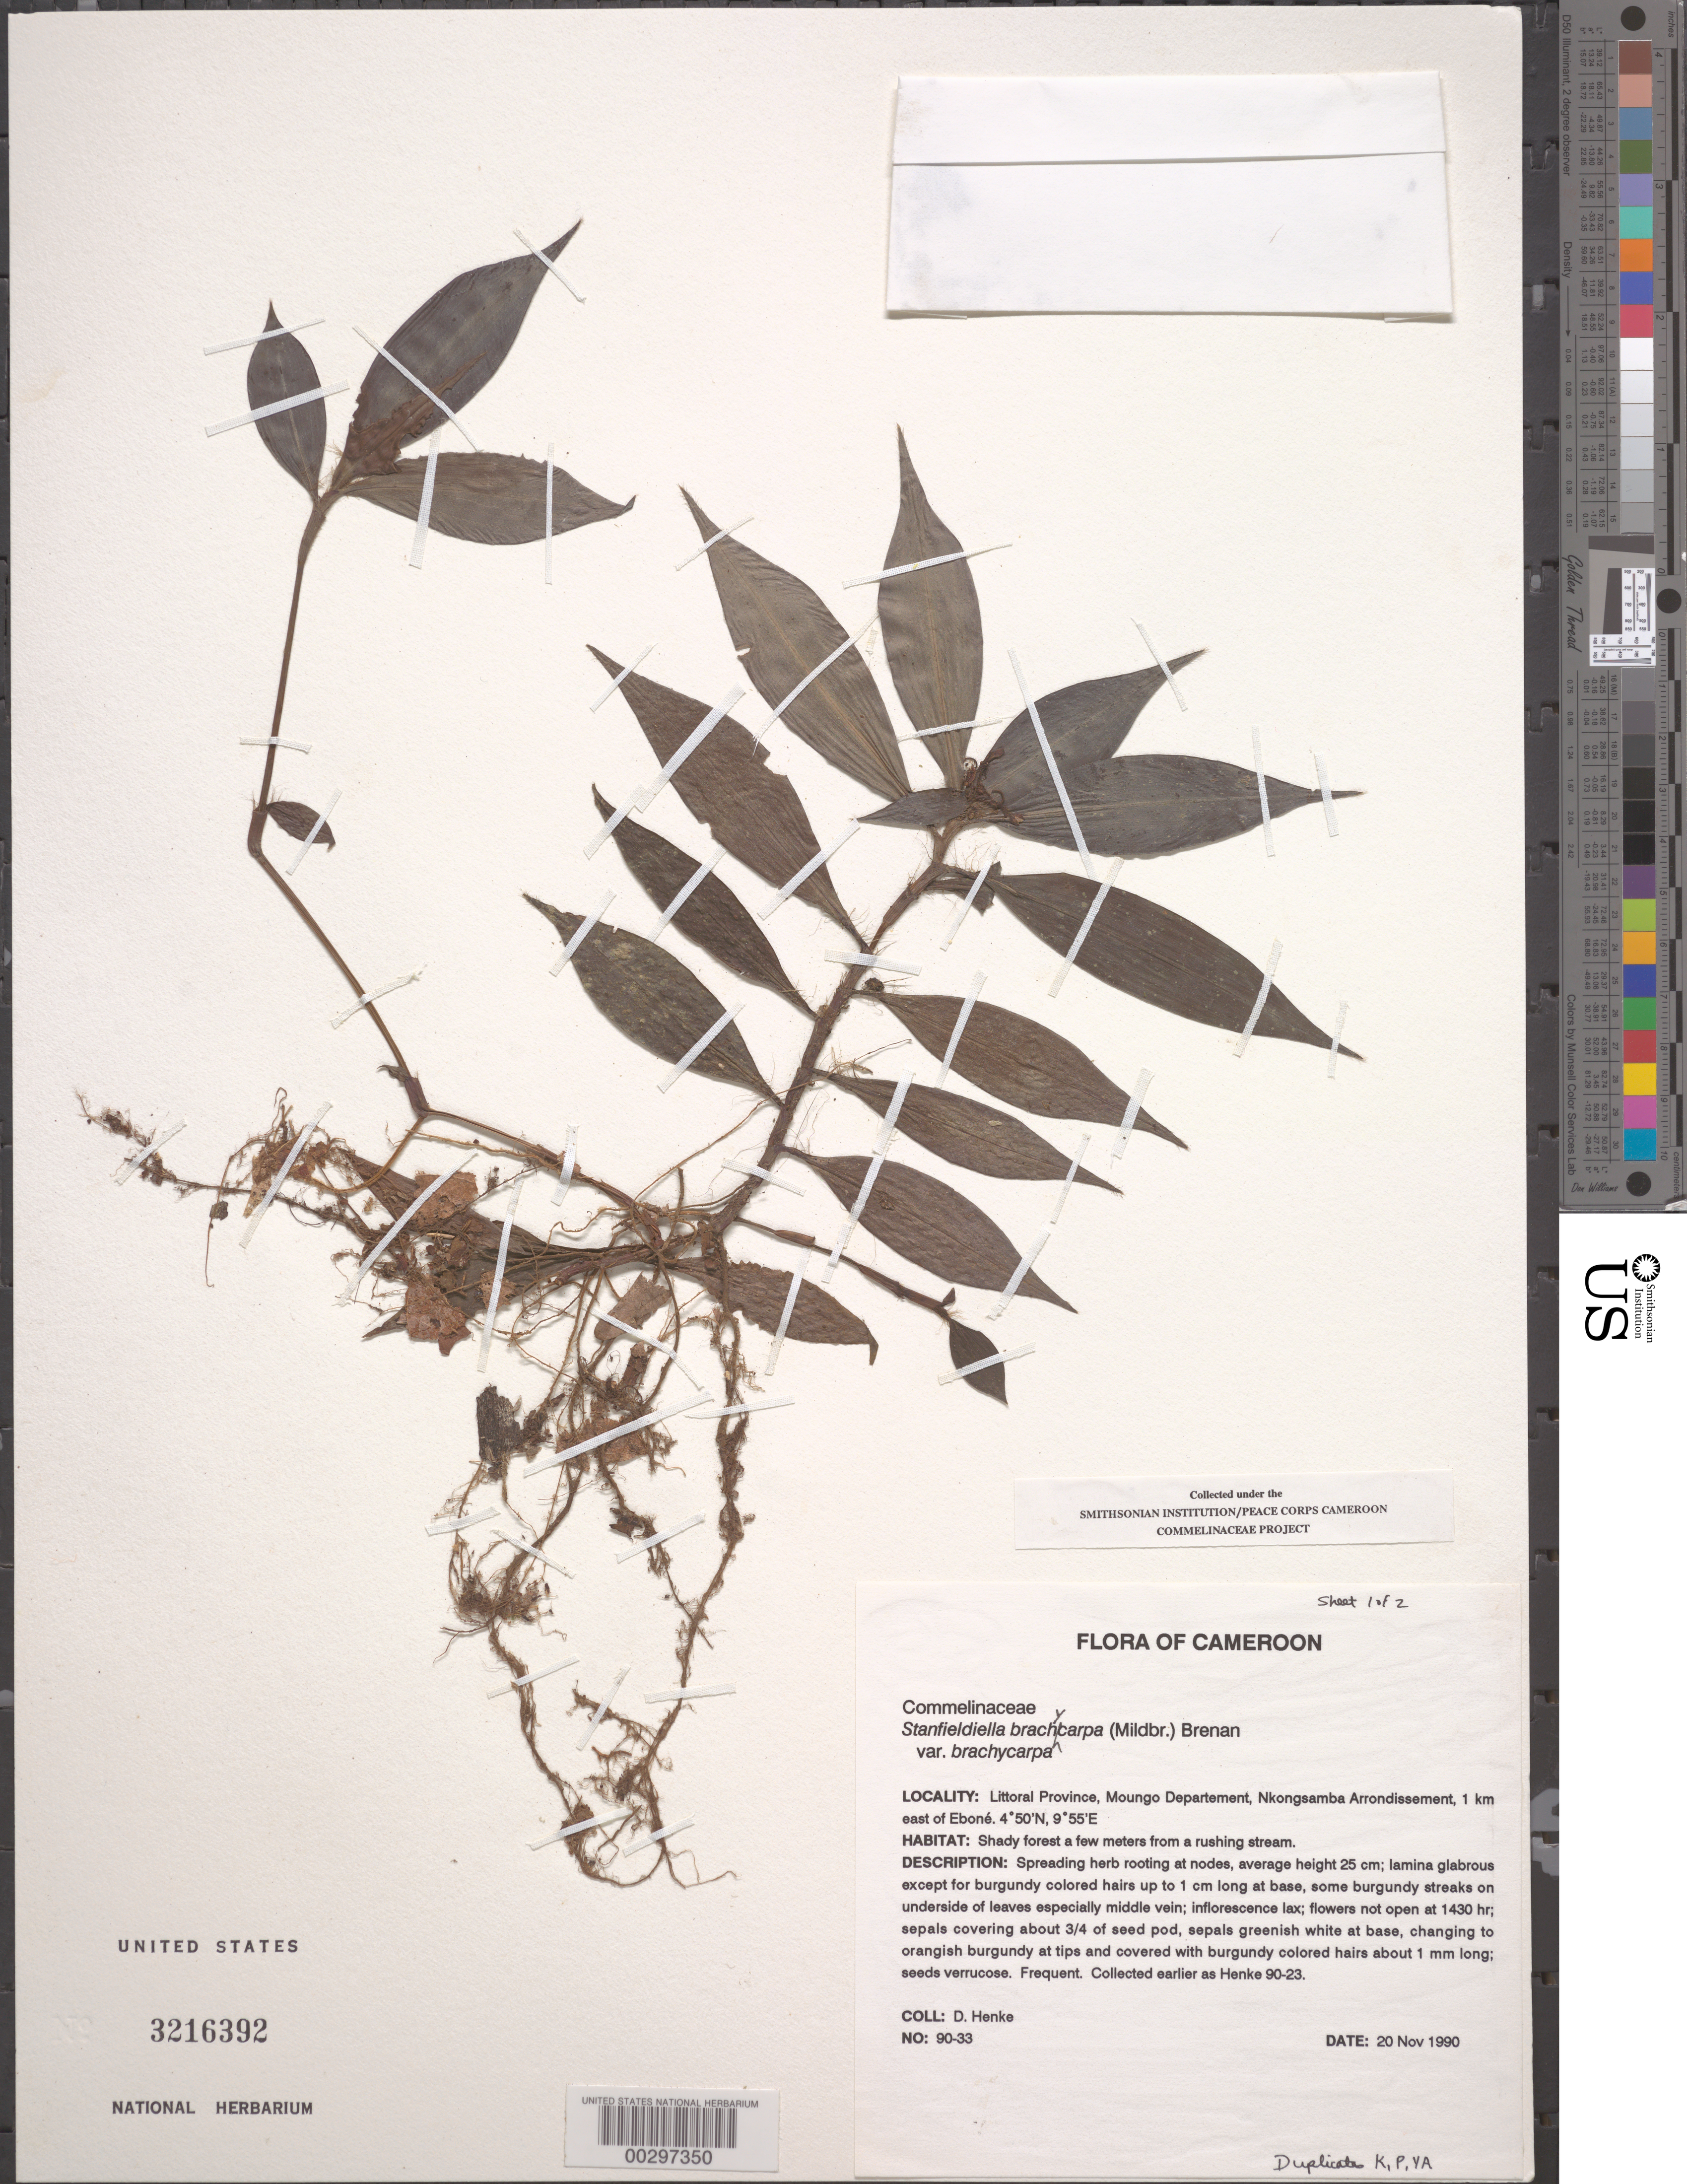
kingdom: Plantae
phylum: Tracheophyta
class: Liliopsida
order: Commelinales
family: Commelinaceae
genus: Stanfieldiella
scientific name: Stanfieldiella brachycarpa var. brachycarpa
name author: Brenan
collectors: D. Henke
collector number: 90-33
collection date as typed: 20 Nov 1990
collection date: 1990-11-20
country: Cameroon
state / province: Littoral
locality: Moungo, nkongamba arrondissement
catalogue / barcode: US 3216392